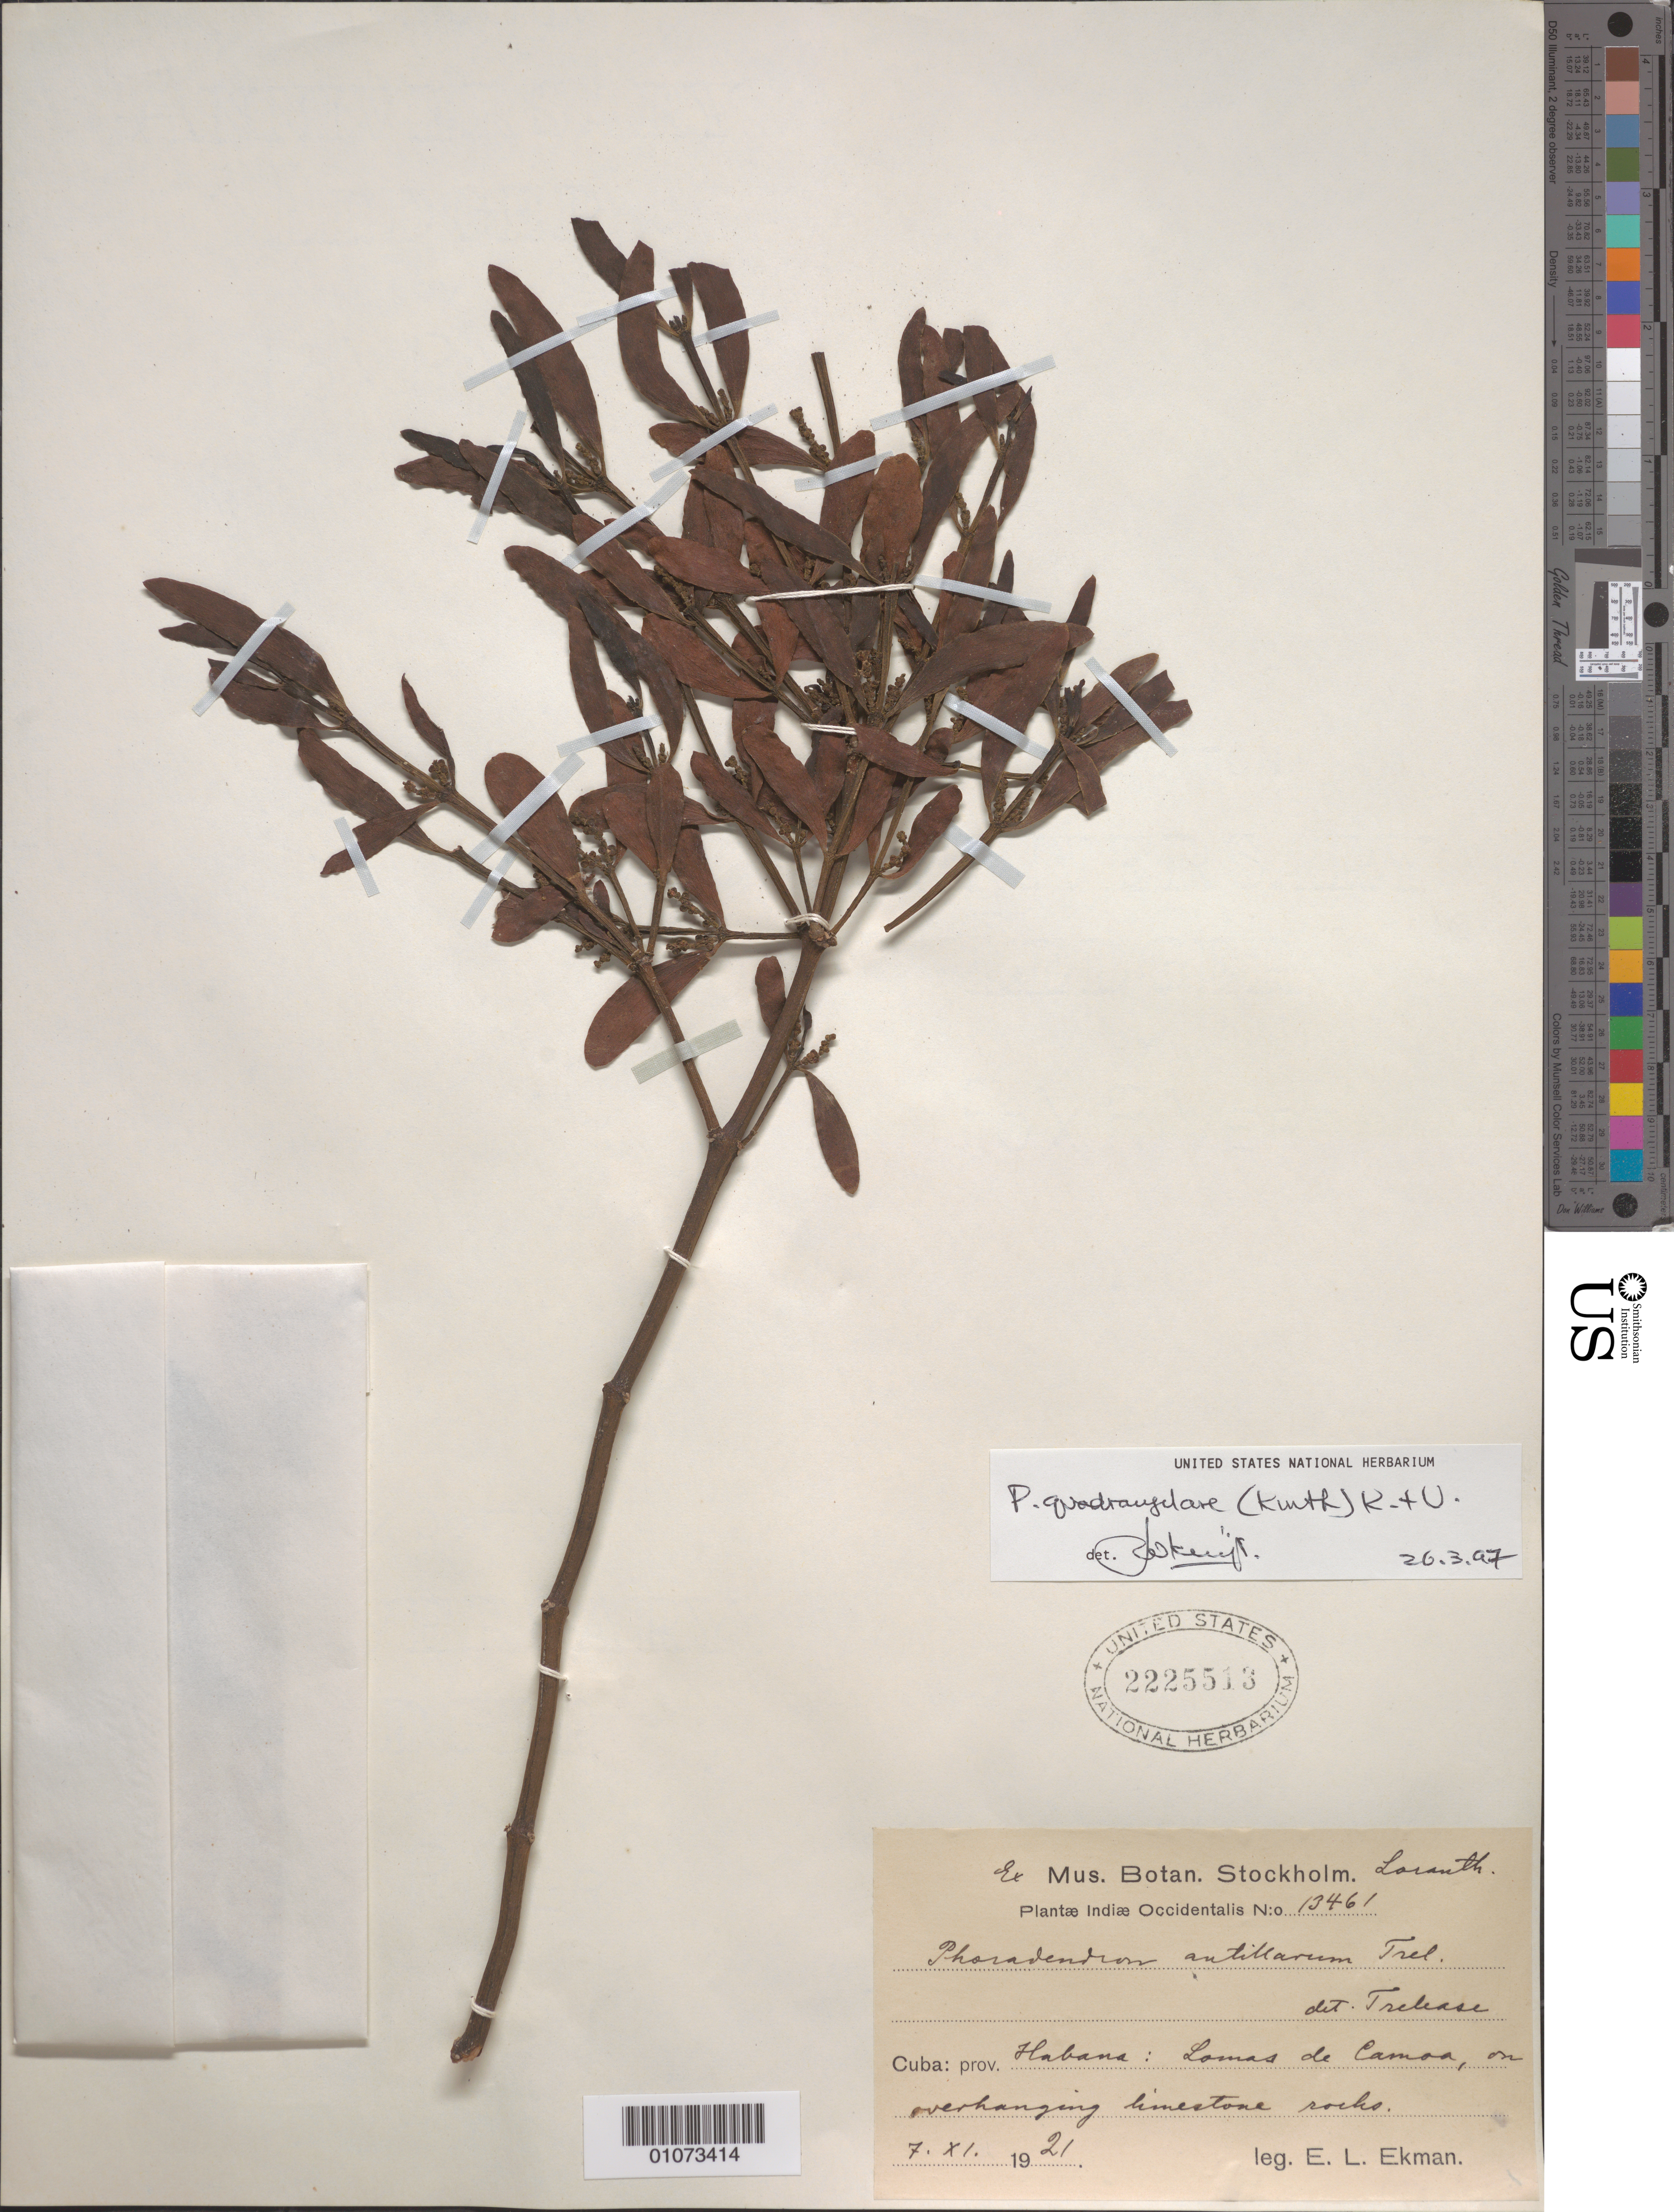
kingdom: Plantae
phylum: Tracheophyta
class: Magnoliopsida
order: Santalales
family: Viscaceae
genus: Phoradendron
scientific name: Phoradendron quadrangulare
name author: (Kunth) Griseb.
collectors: E. L. Ekman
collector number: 13461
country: Cuba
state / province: La Habana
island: Cuba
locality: Lomas de Camoa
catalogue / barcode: US 2225513